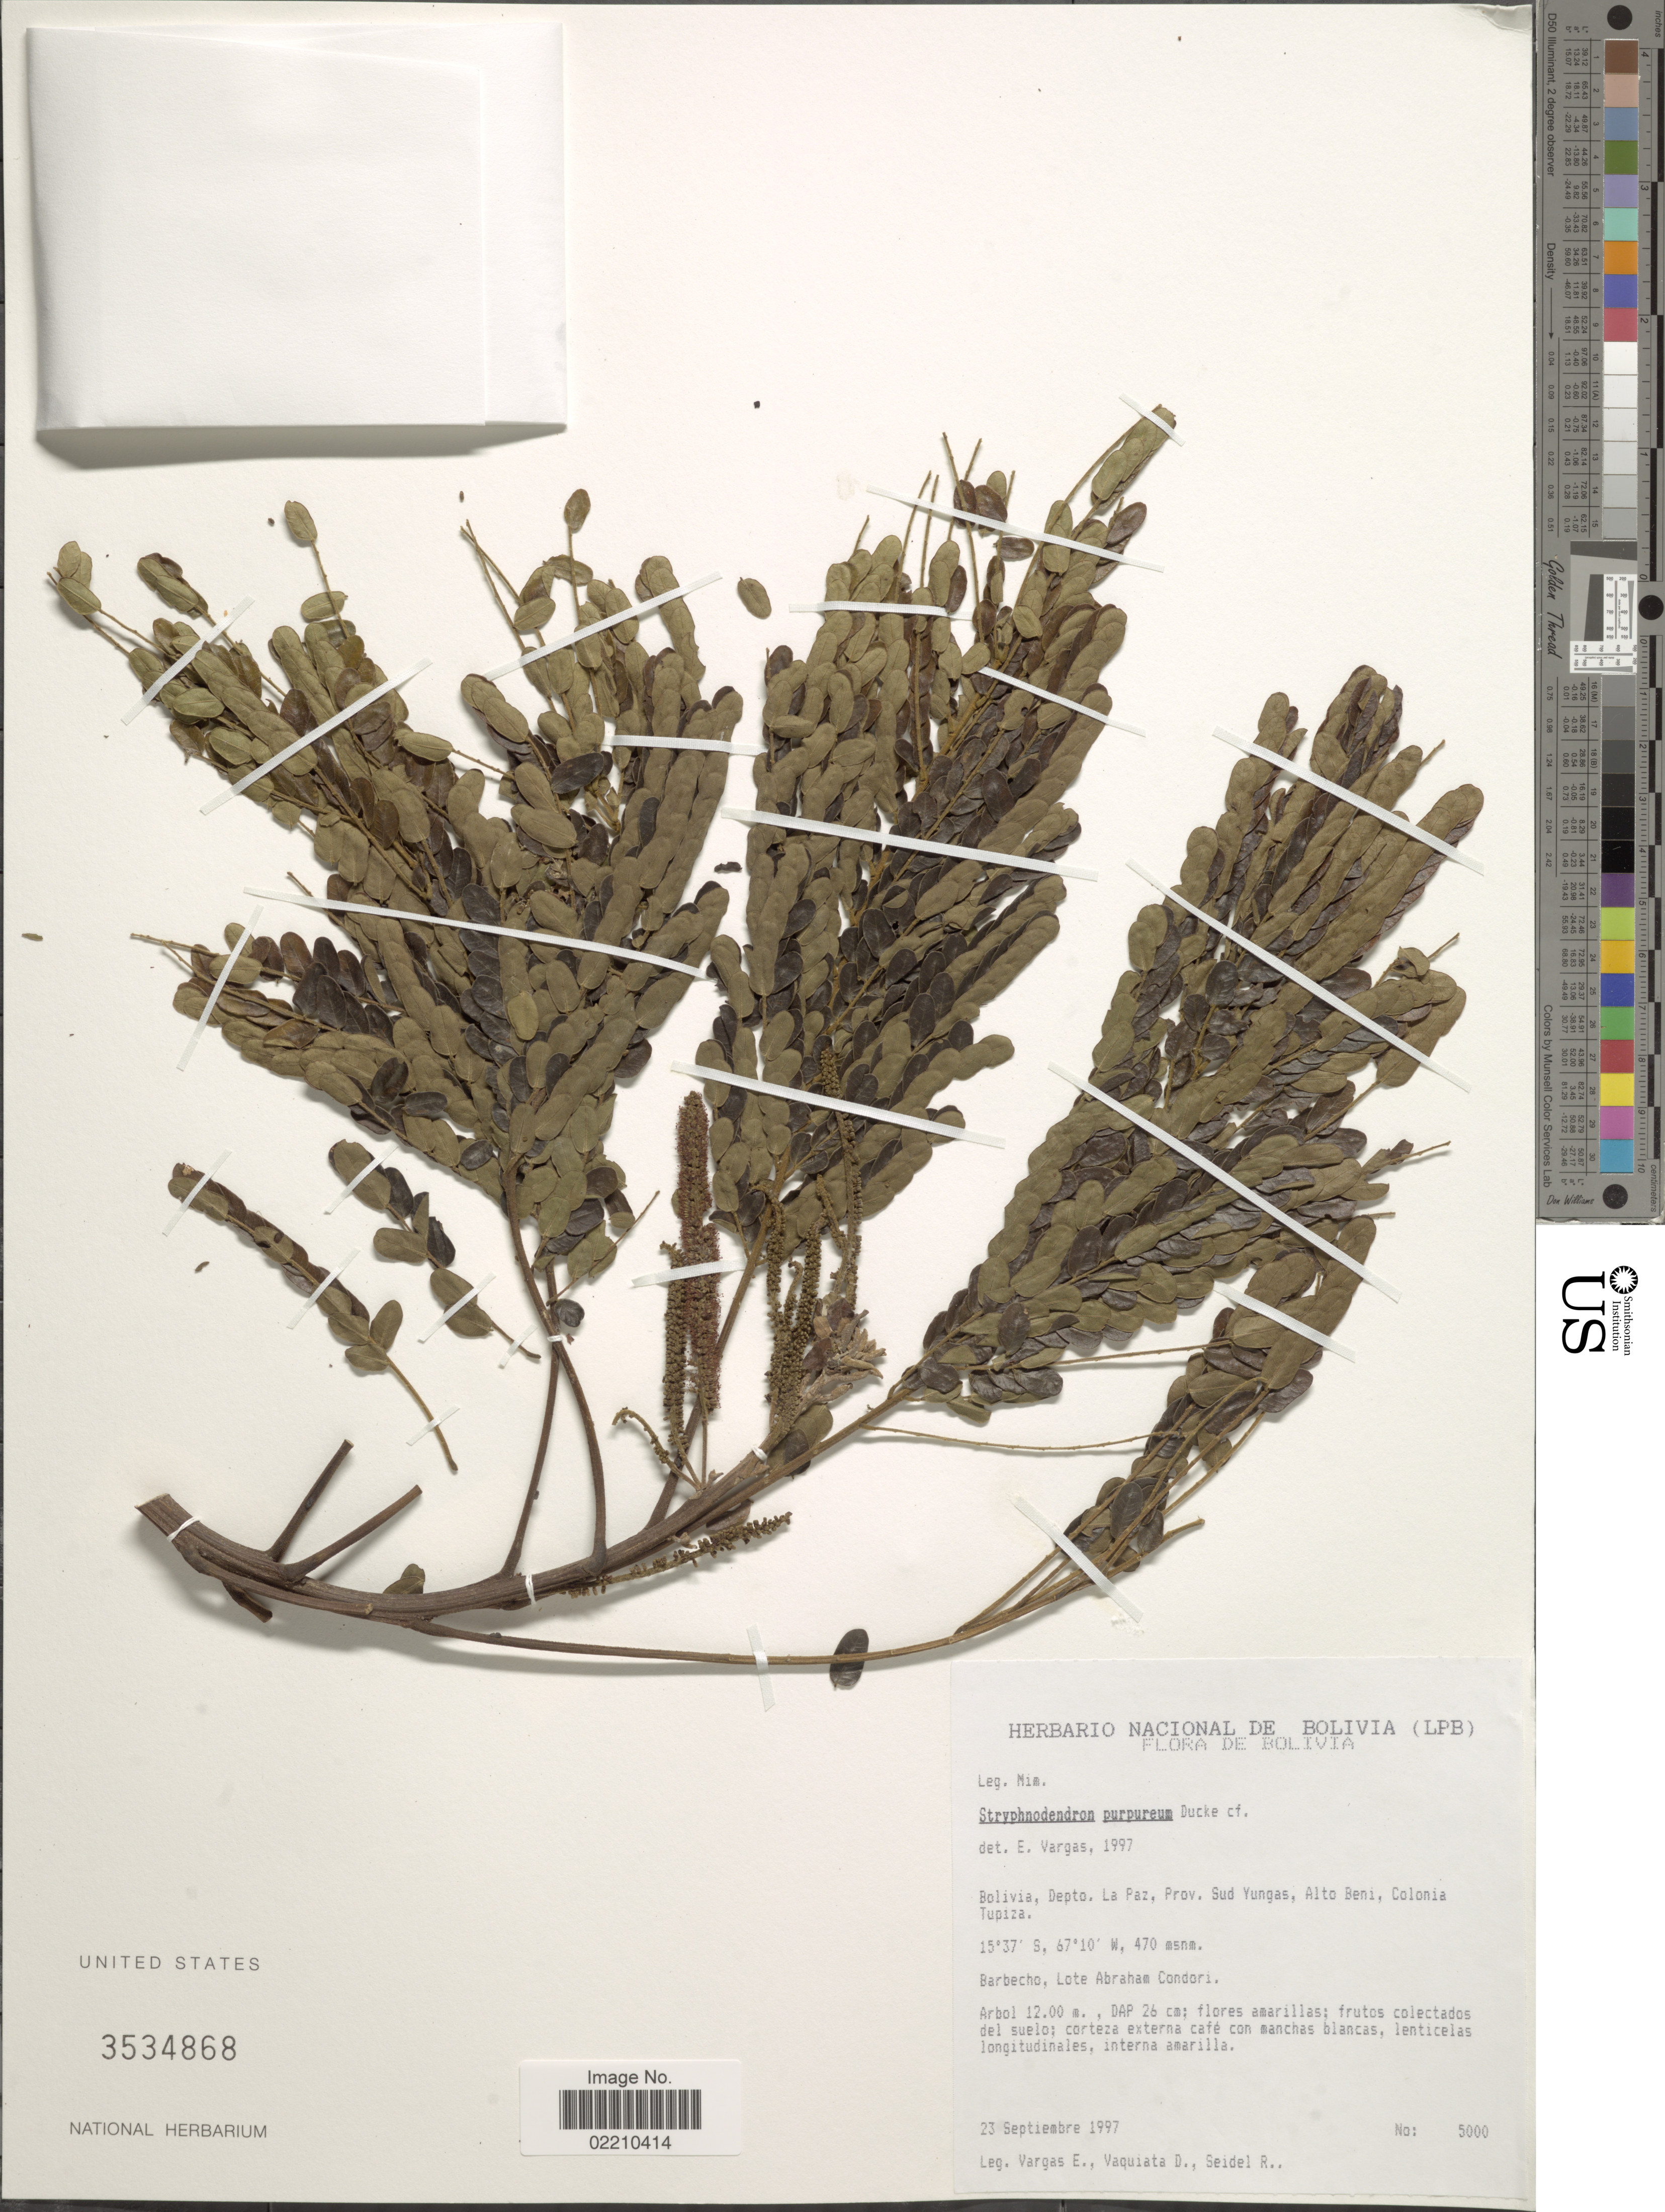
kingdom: Plantae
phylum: Tracheophyta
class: Magnoliopsida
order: Fabales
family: Fabaceae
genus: Stryphnodendron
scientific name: Stryphnodendron sp.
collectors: E. Vargas, D. Vaquiata & R. Seidel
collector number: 5000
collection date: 1997-09-23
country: Bolivia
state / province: La Paz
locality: Prov. Sud Yungas, Alto Beni, Colonia Tupiza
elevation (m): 470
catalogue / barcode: US 3534868